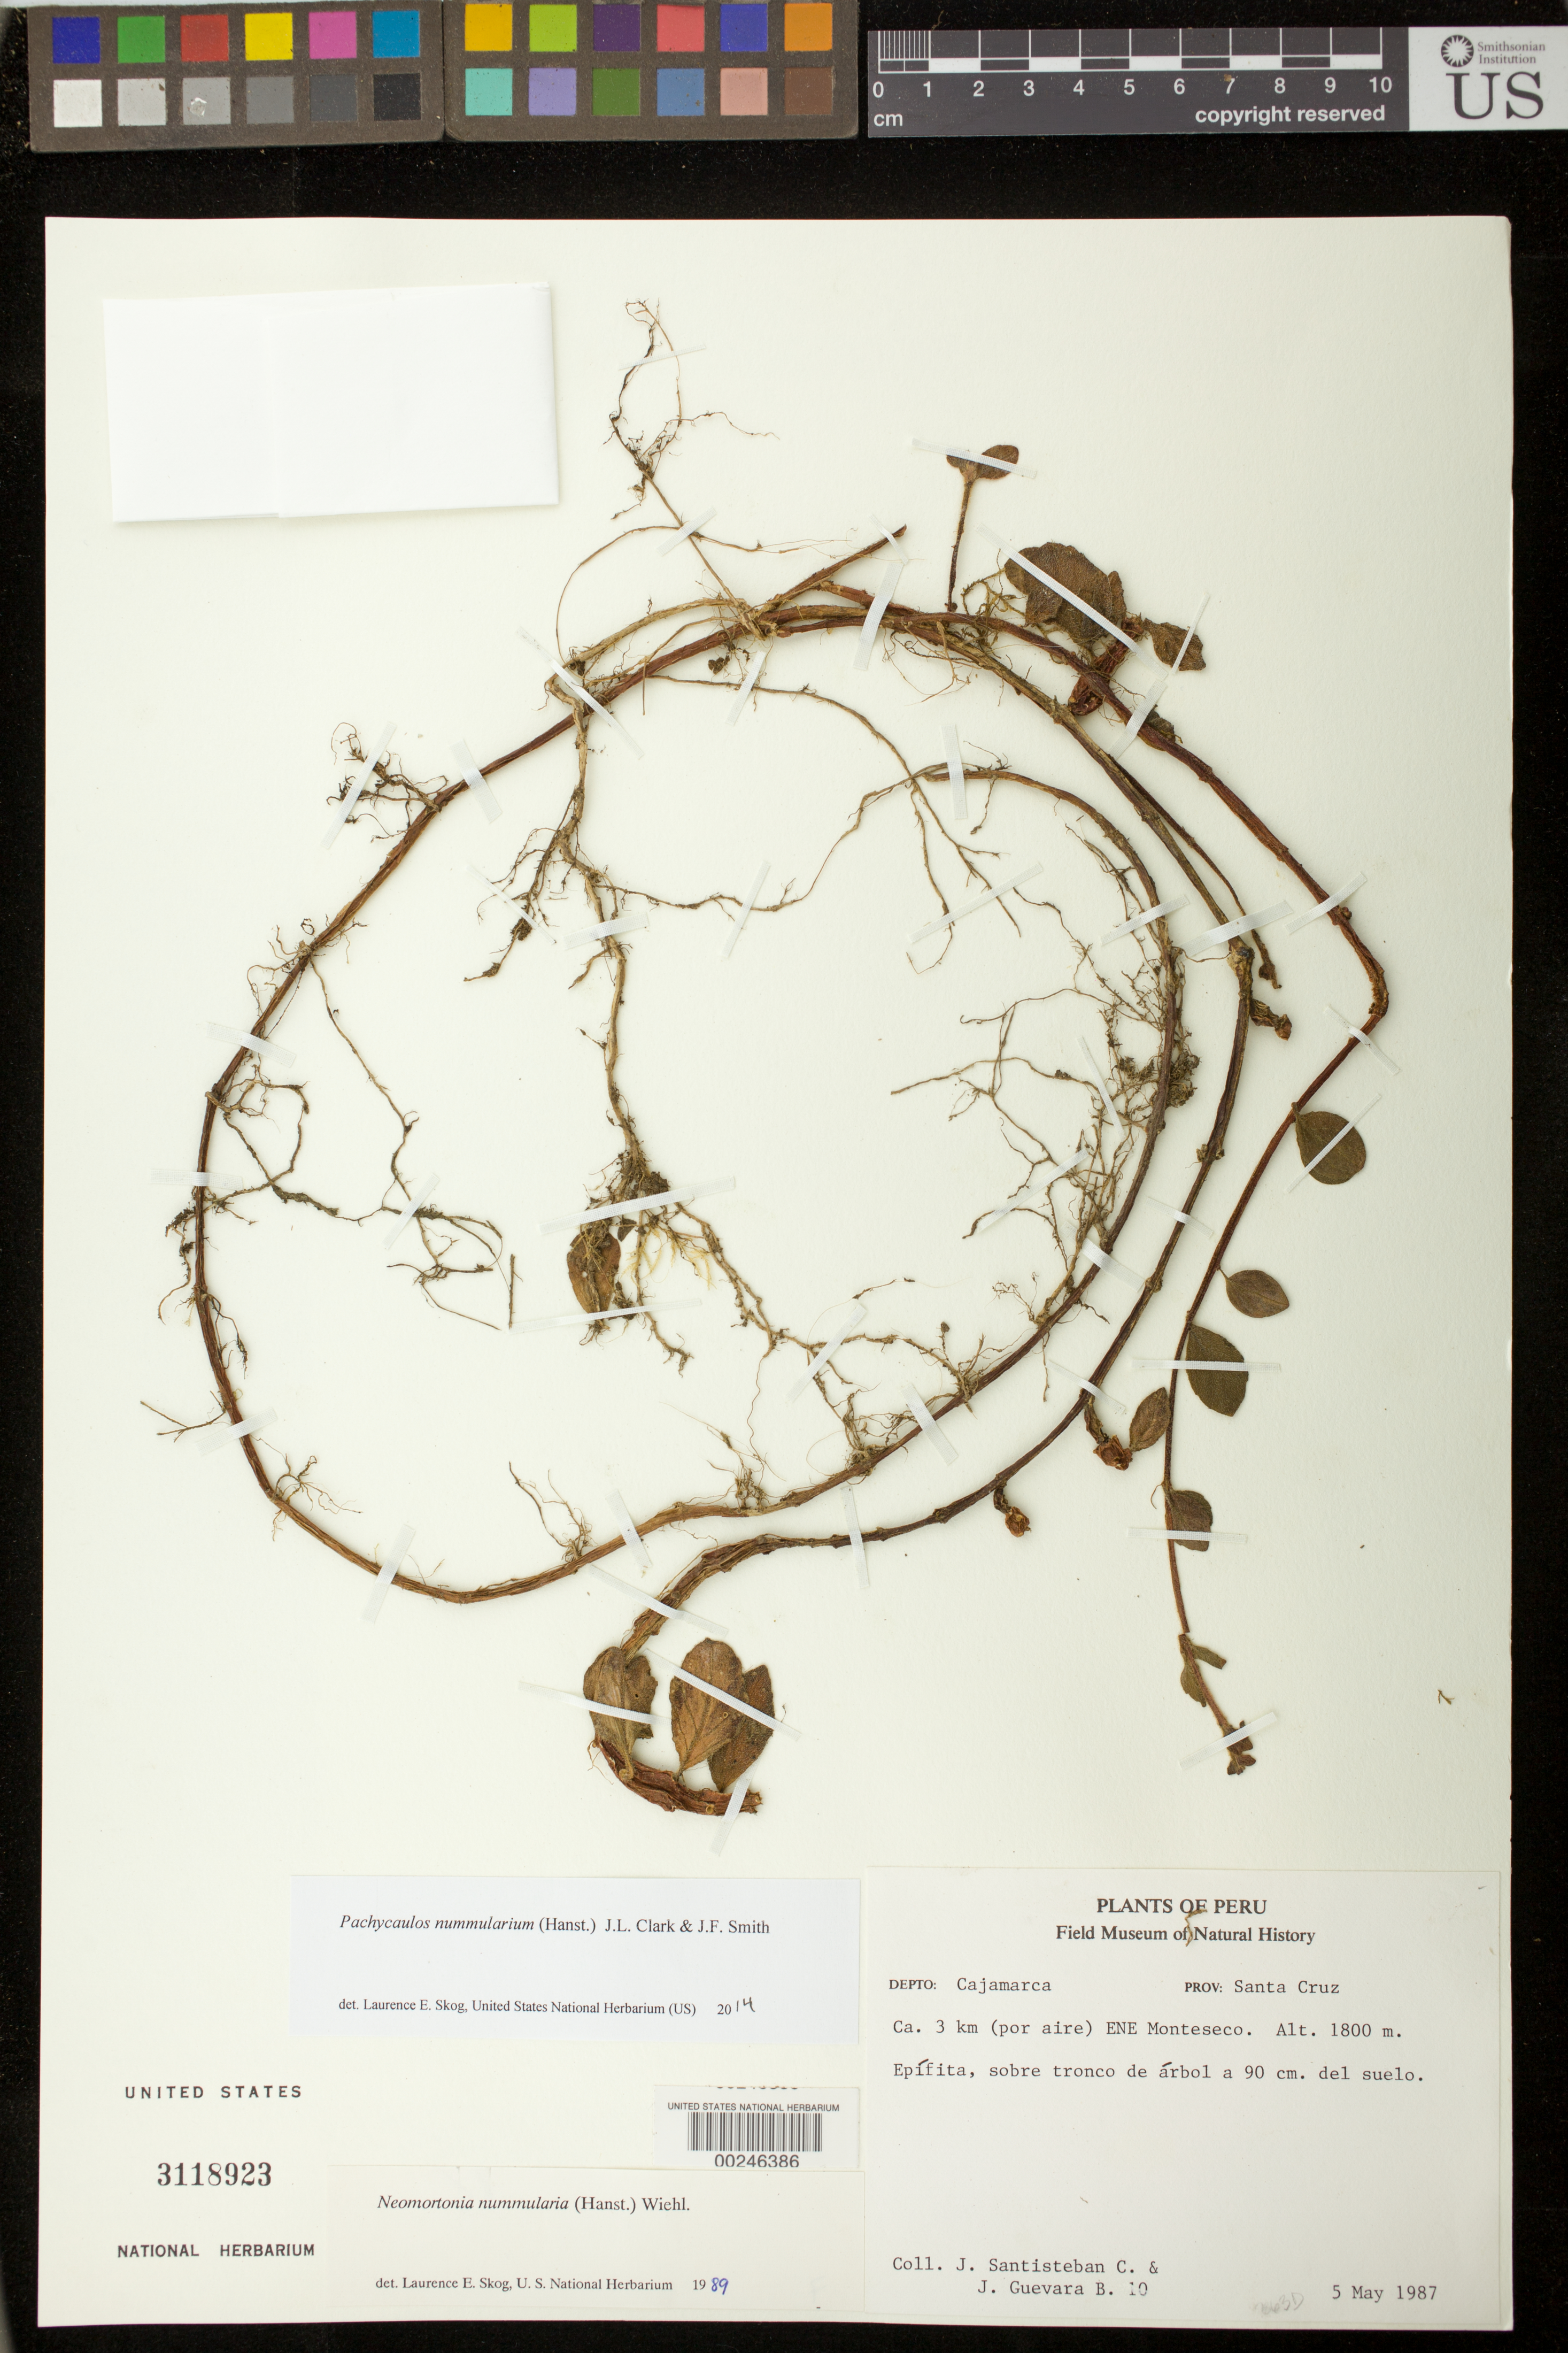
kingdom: Plantae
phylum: Tracheophyta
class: Magnoliopsida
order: Lamiales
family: Gesneriaceae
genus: Pachycaulos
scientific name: Pachycaulos nummularia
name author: (Hanst.) J.L. Clark & J.F. Sm.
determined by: Skog, Laurence E.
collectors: J. Santisteban C. & J. Guevara B.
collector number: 10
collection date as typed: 05 May 1987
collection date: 1987-05-05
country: Peru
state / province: Cajamarca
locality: Santa Cruz, ca 3 km (by air) ENE Monteseco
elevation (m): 1800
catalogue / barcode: US 3118923